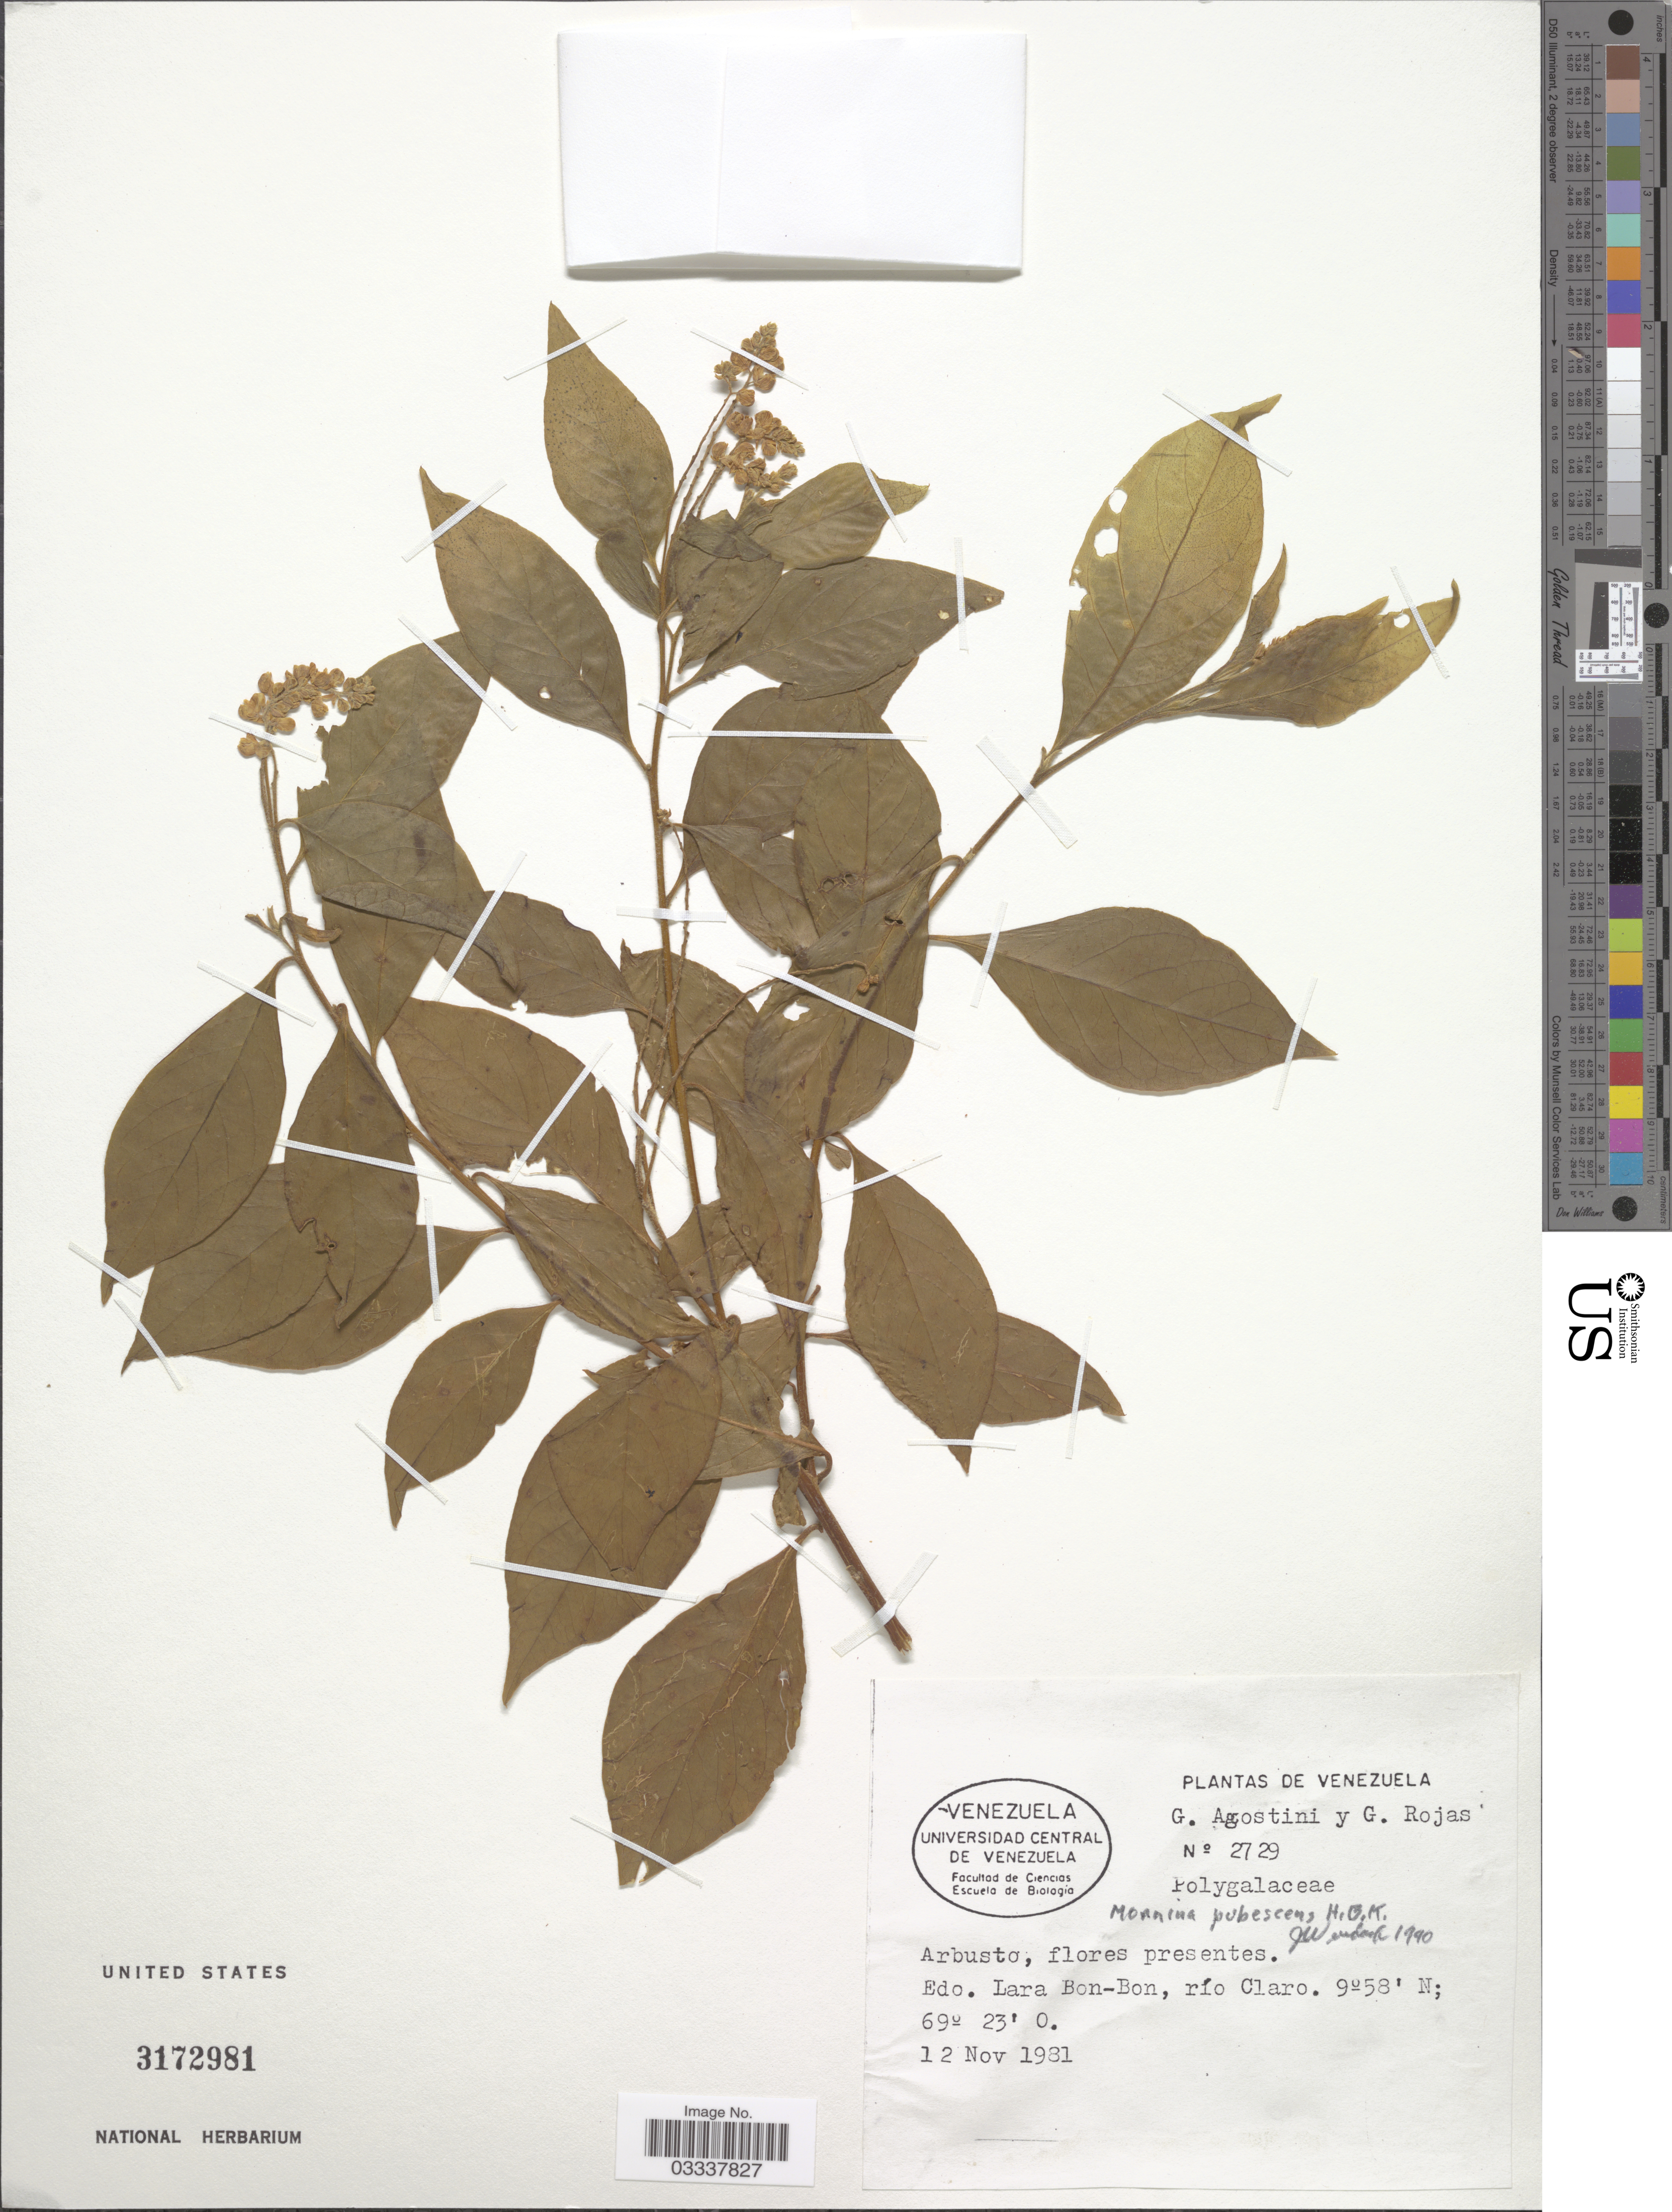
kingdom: Plantae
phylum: Tracheophyta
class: Magnoliopsida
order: Fabales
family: Polygalaceae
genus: Monnina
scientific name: Monnina pubescens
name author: Kunth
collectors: G. Agostini & G. Rojas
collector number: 2729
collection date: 1981-11-12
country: Venezuela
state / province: Lara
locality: Lara Bon-Bon, río Claro.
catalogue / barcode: US 3172981